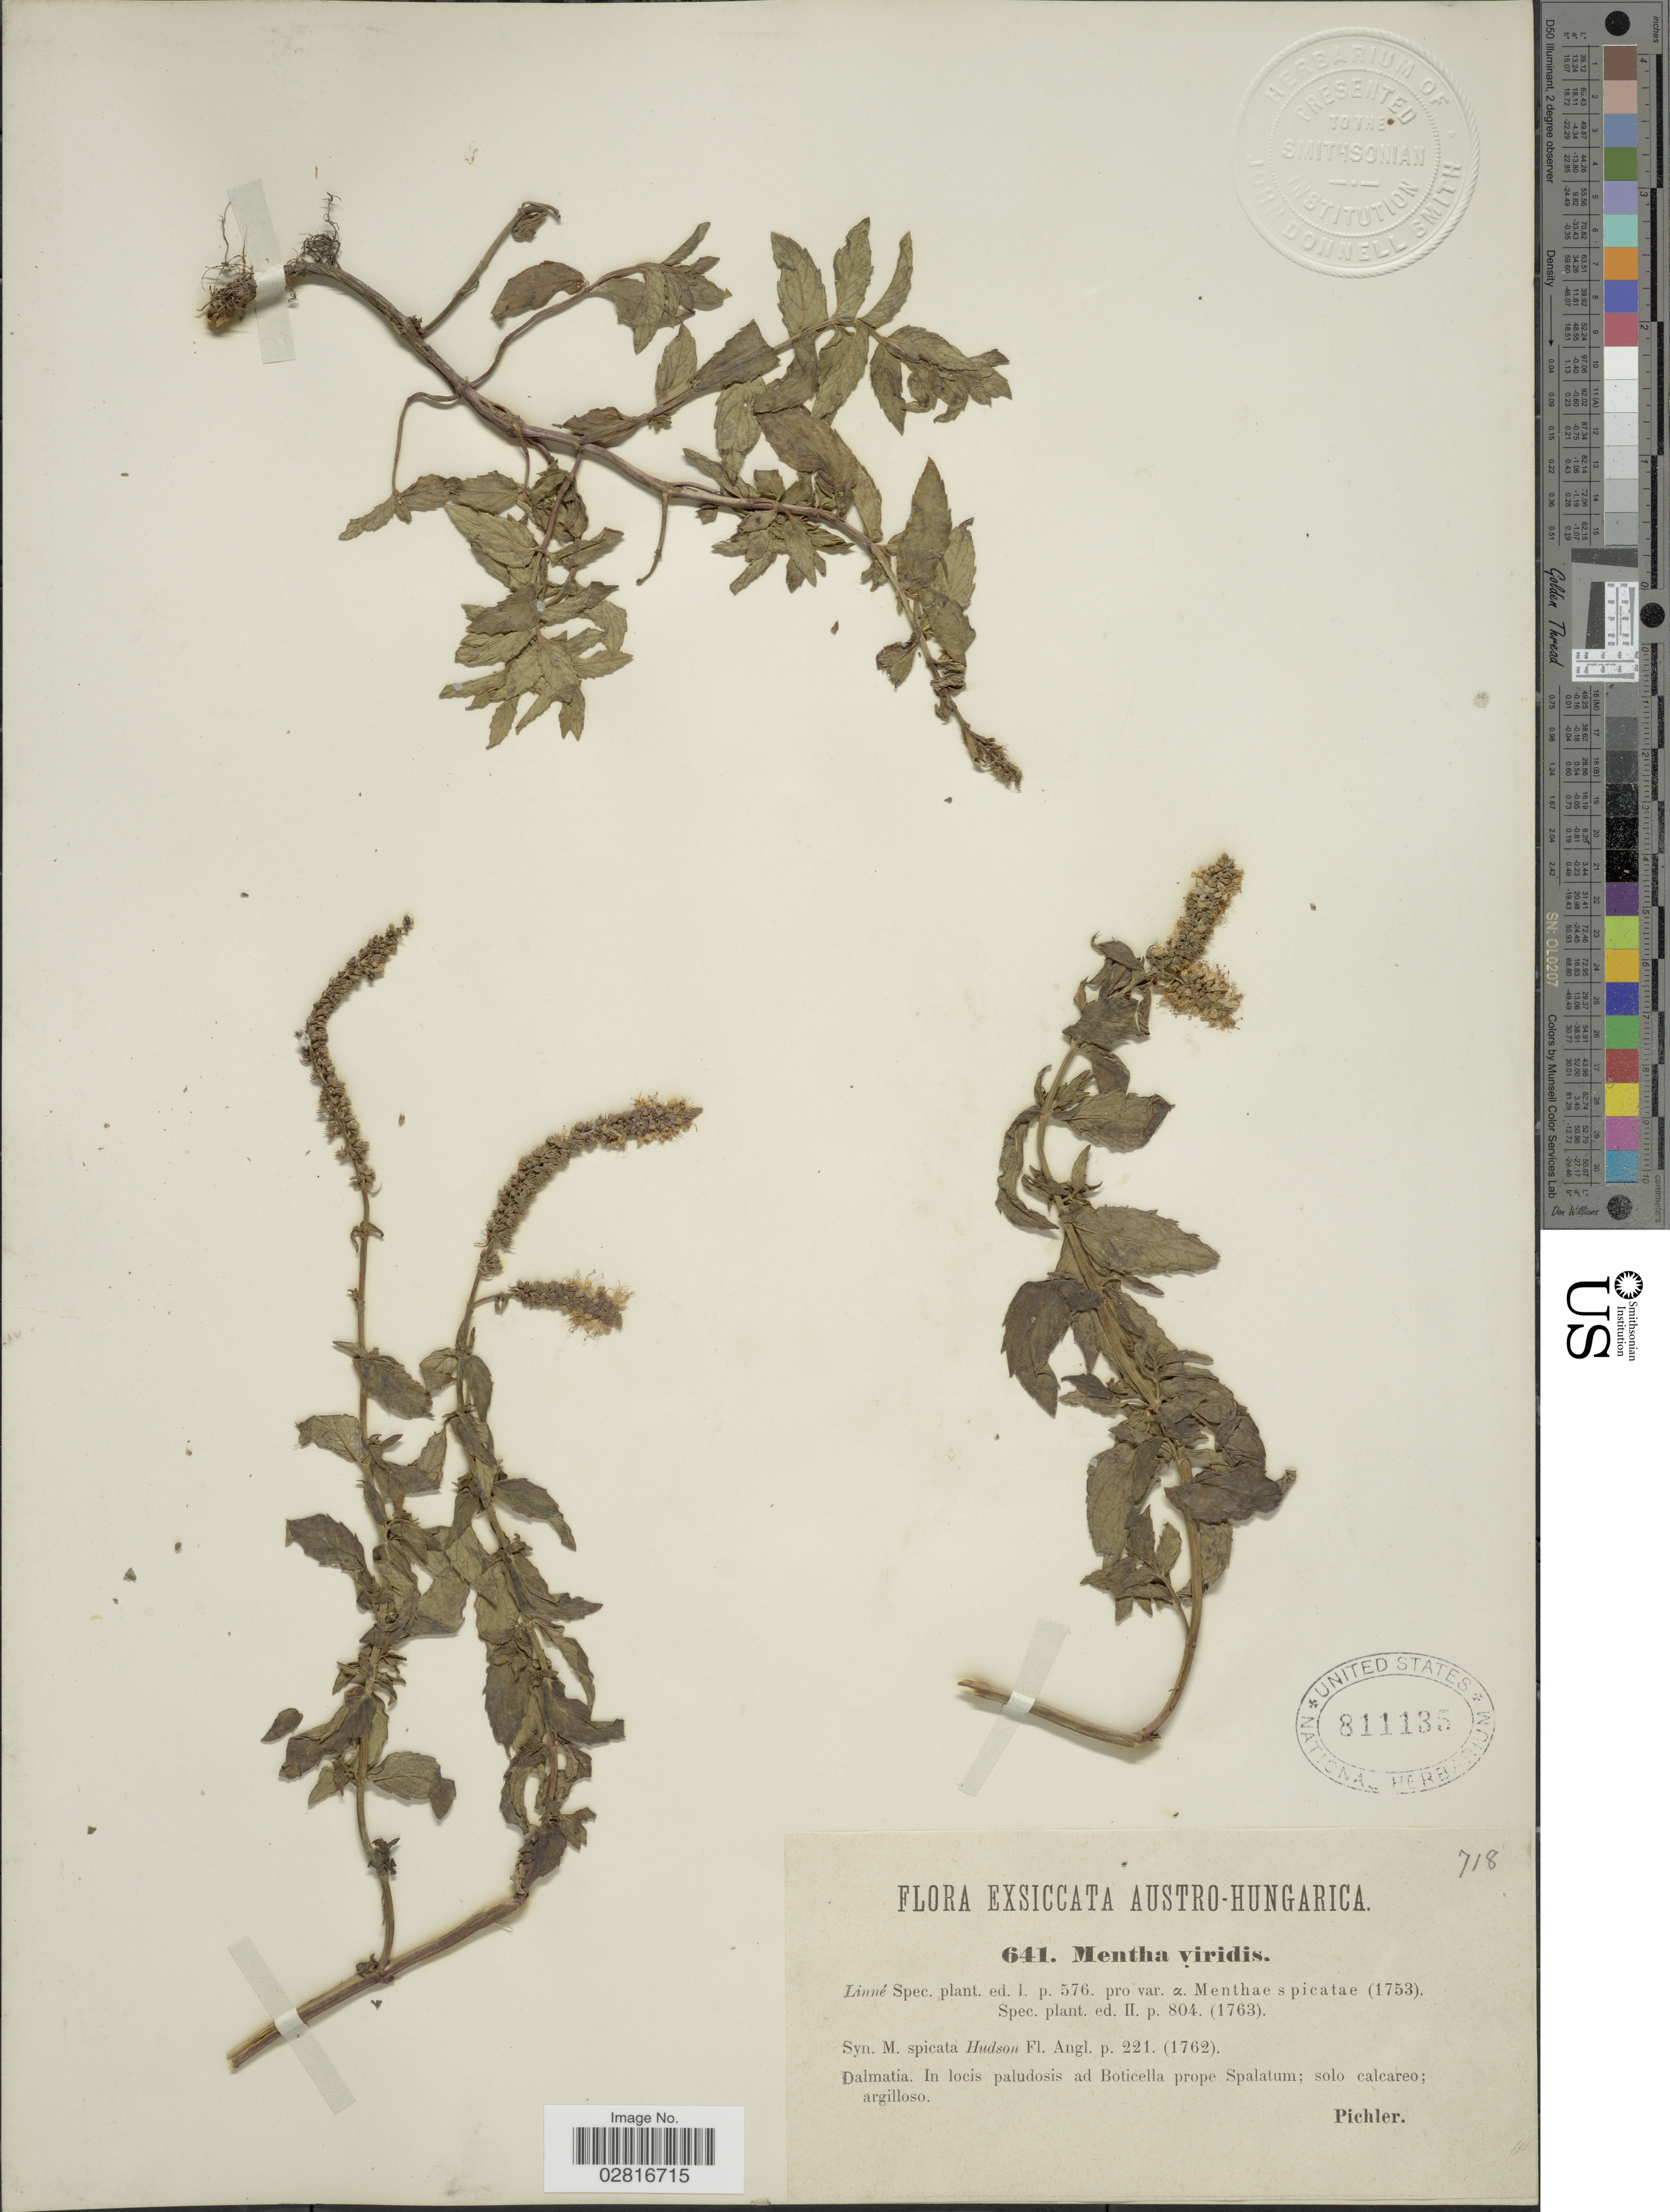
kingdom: Plantae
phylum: Tracheophyta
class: Magnoliopsida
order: Lamiales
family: Lamiaceae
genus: Mentha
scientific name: Mentha spicata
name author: L.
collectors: Pichler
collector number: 641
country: Croatia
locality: Dalmatia. In locis paludosis ad Boticella prope Spalatum.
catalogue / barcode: US 811135